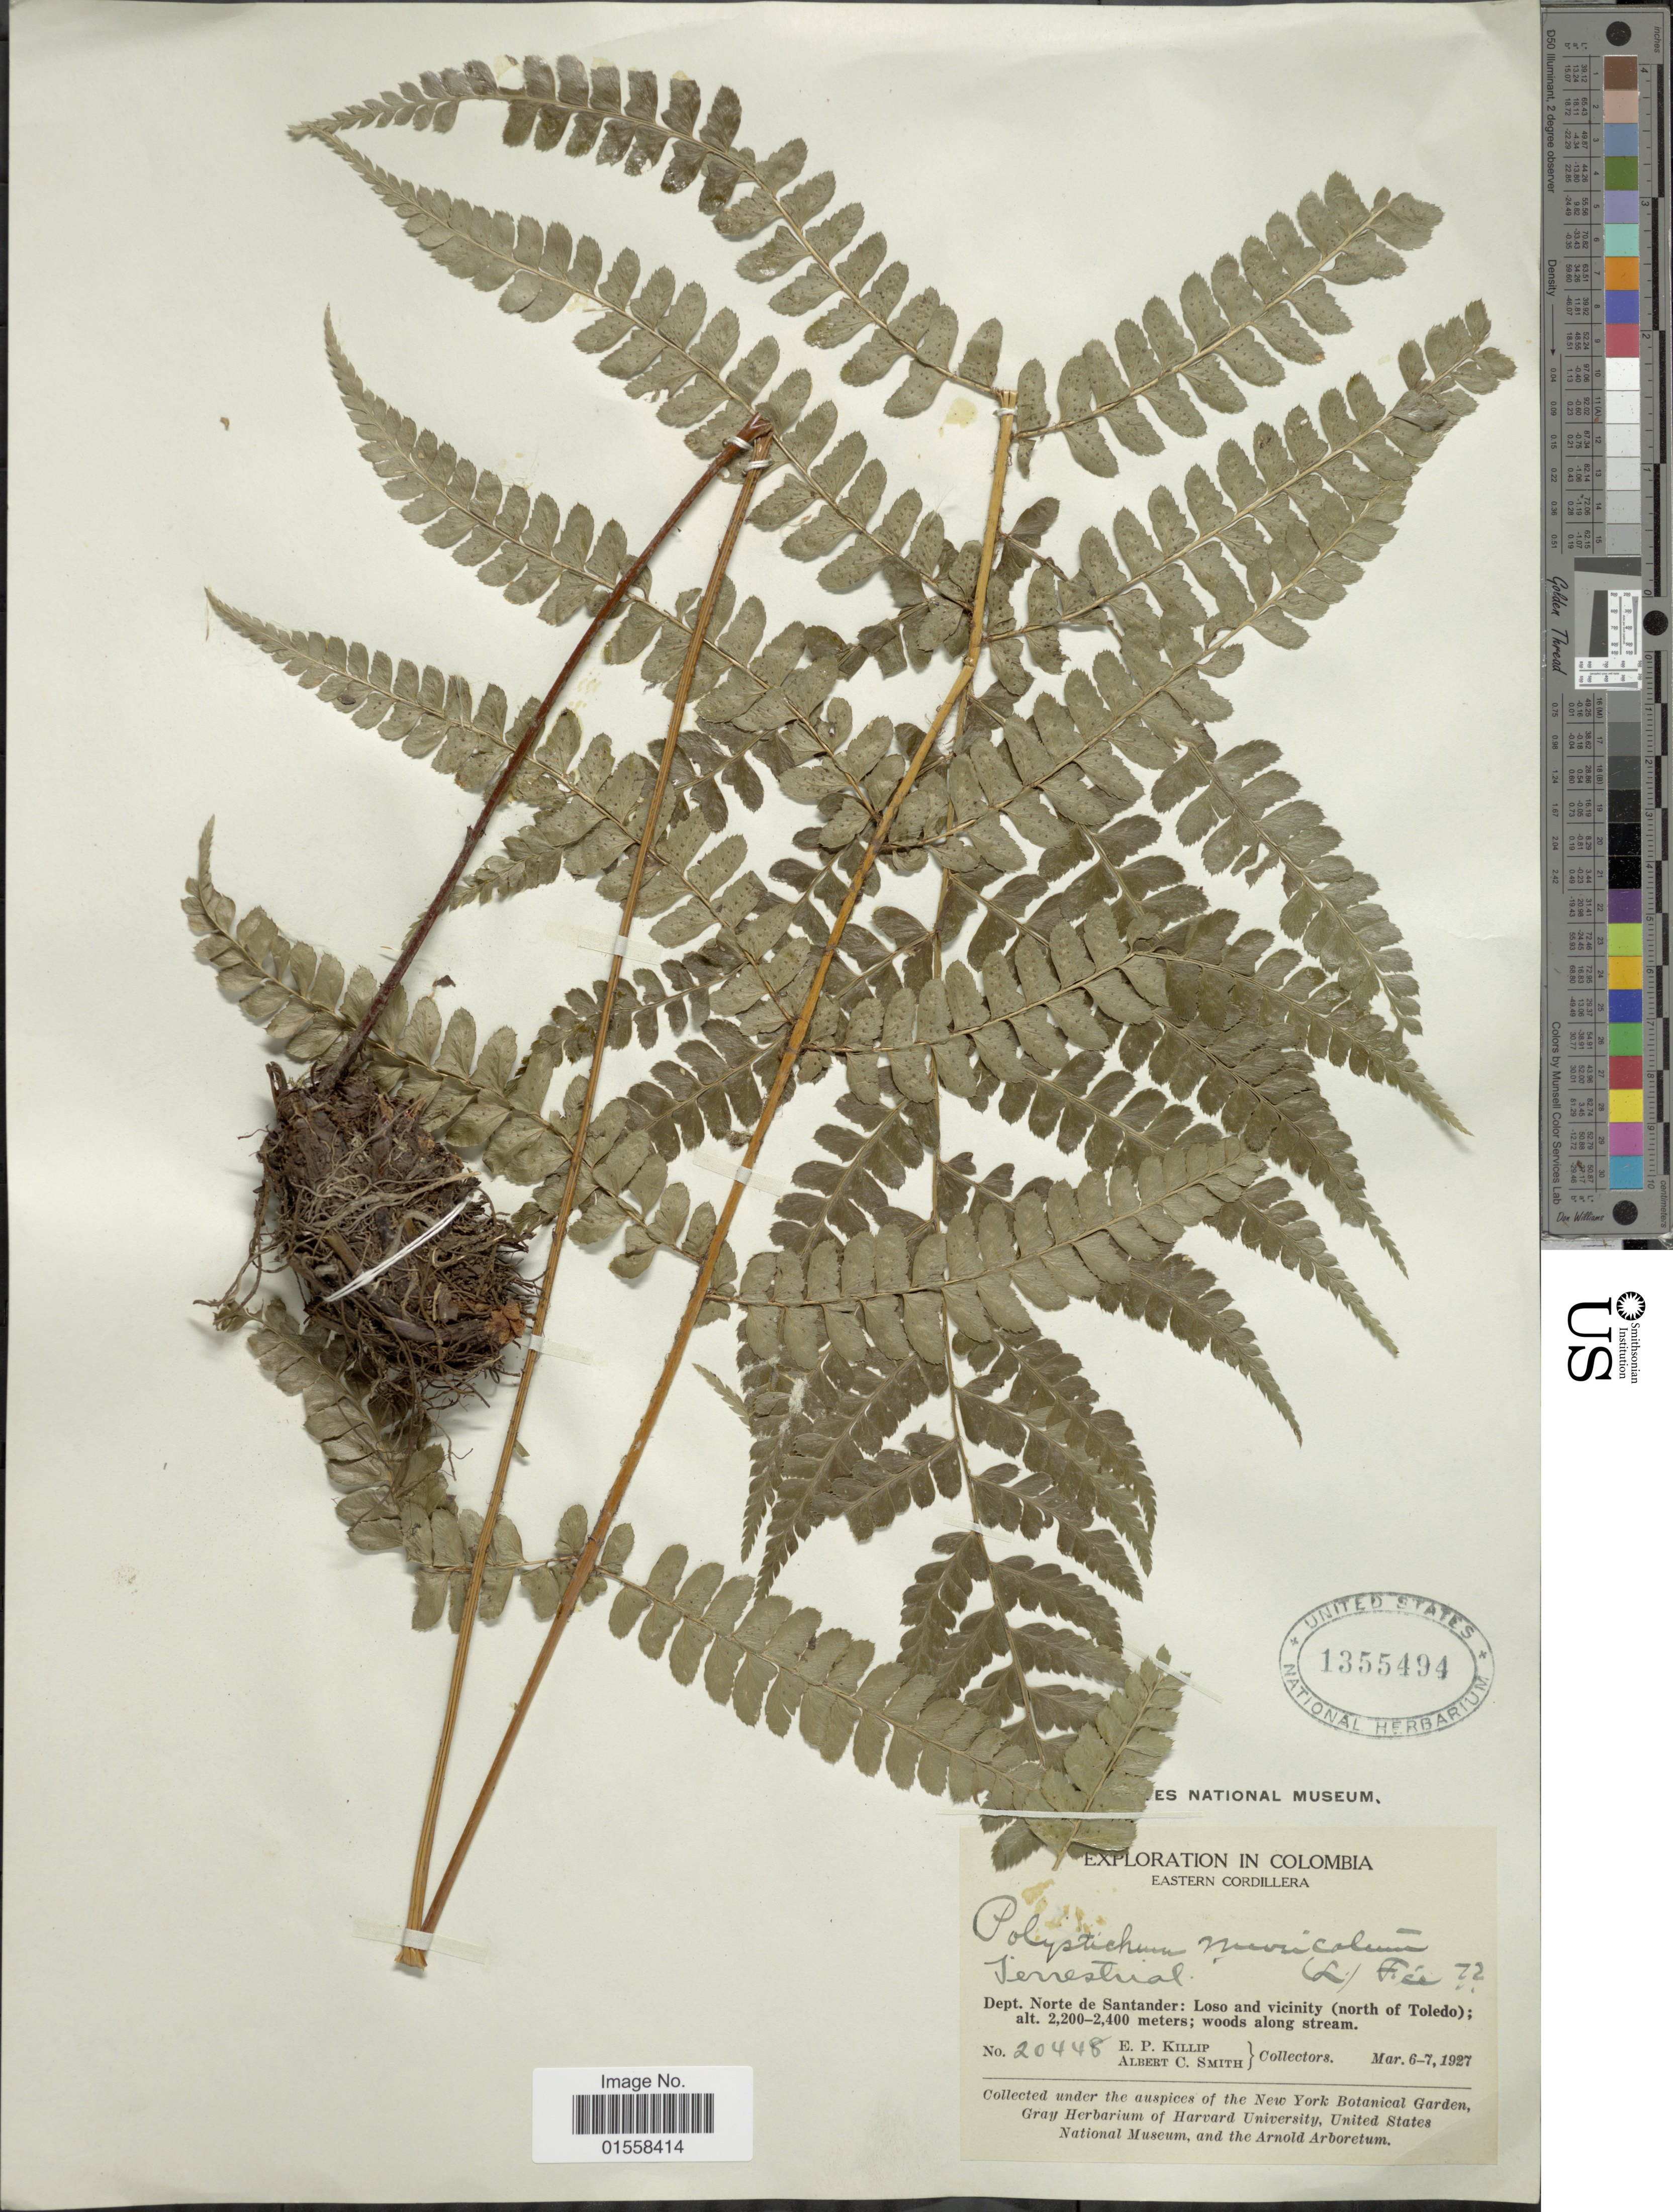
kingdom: Plantae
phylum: Tracheophyta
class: Polypodiopsida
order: Polypodiales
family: Dryopteridaceae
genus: Polystichum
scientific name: Polystichum muricatum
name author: (L.) Fée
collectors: E. P. Killip & A. C. Smith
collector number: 20448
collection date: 1927-03-06/1927-03-07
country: Colombia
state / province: Norte de Santander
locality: Colombia, Eastern Cordillera. Dept. North de Santander: Loso and Vicinity (north of Toledo).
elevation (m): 2200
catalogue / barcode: US 1355494